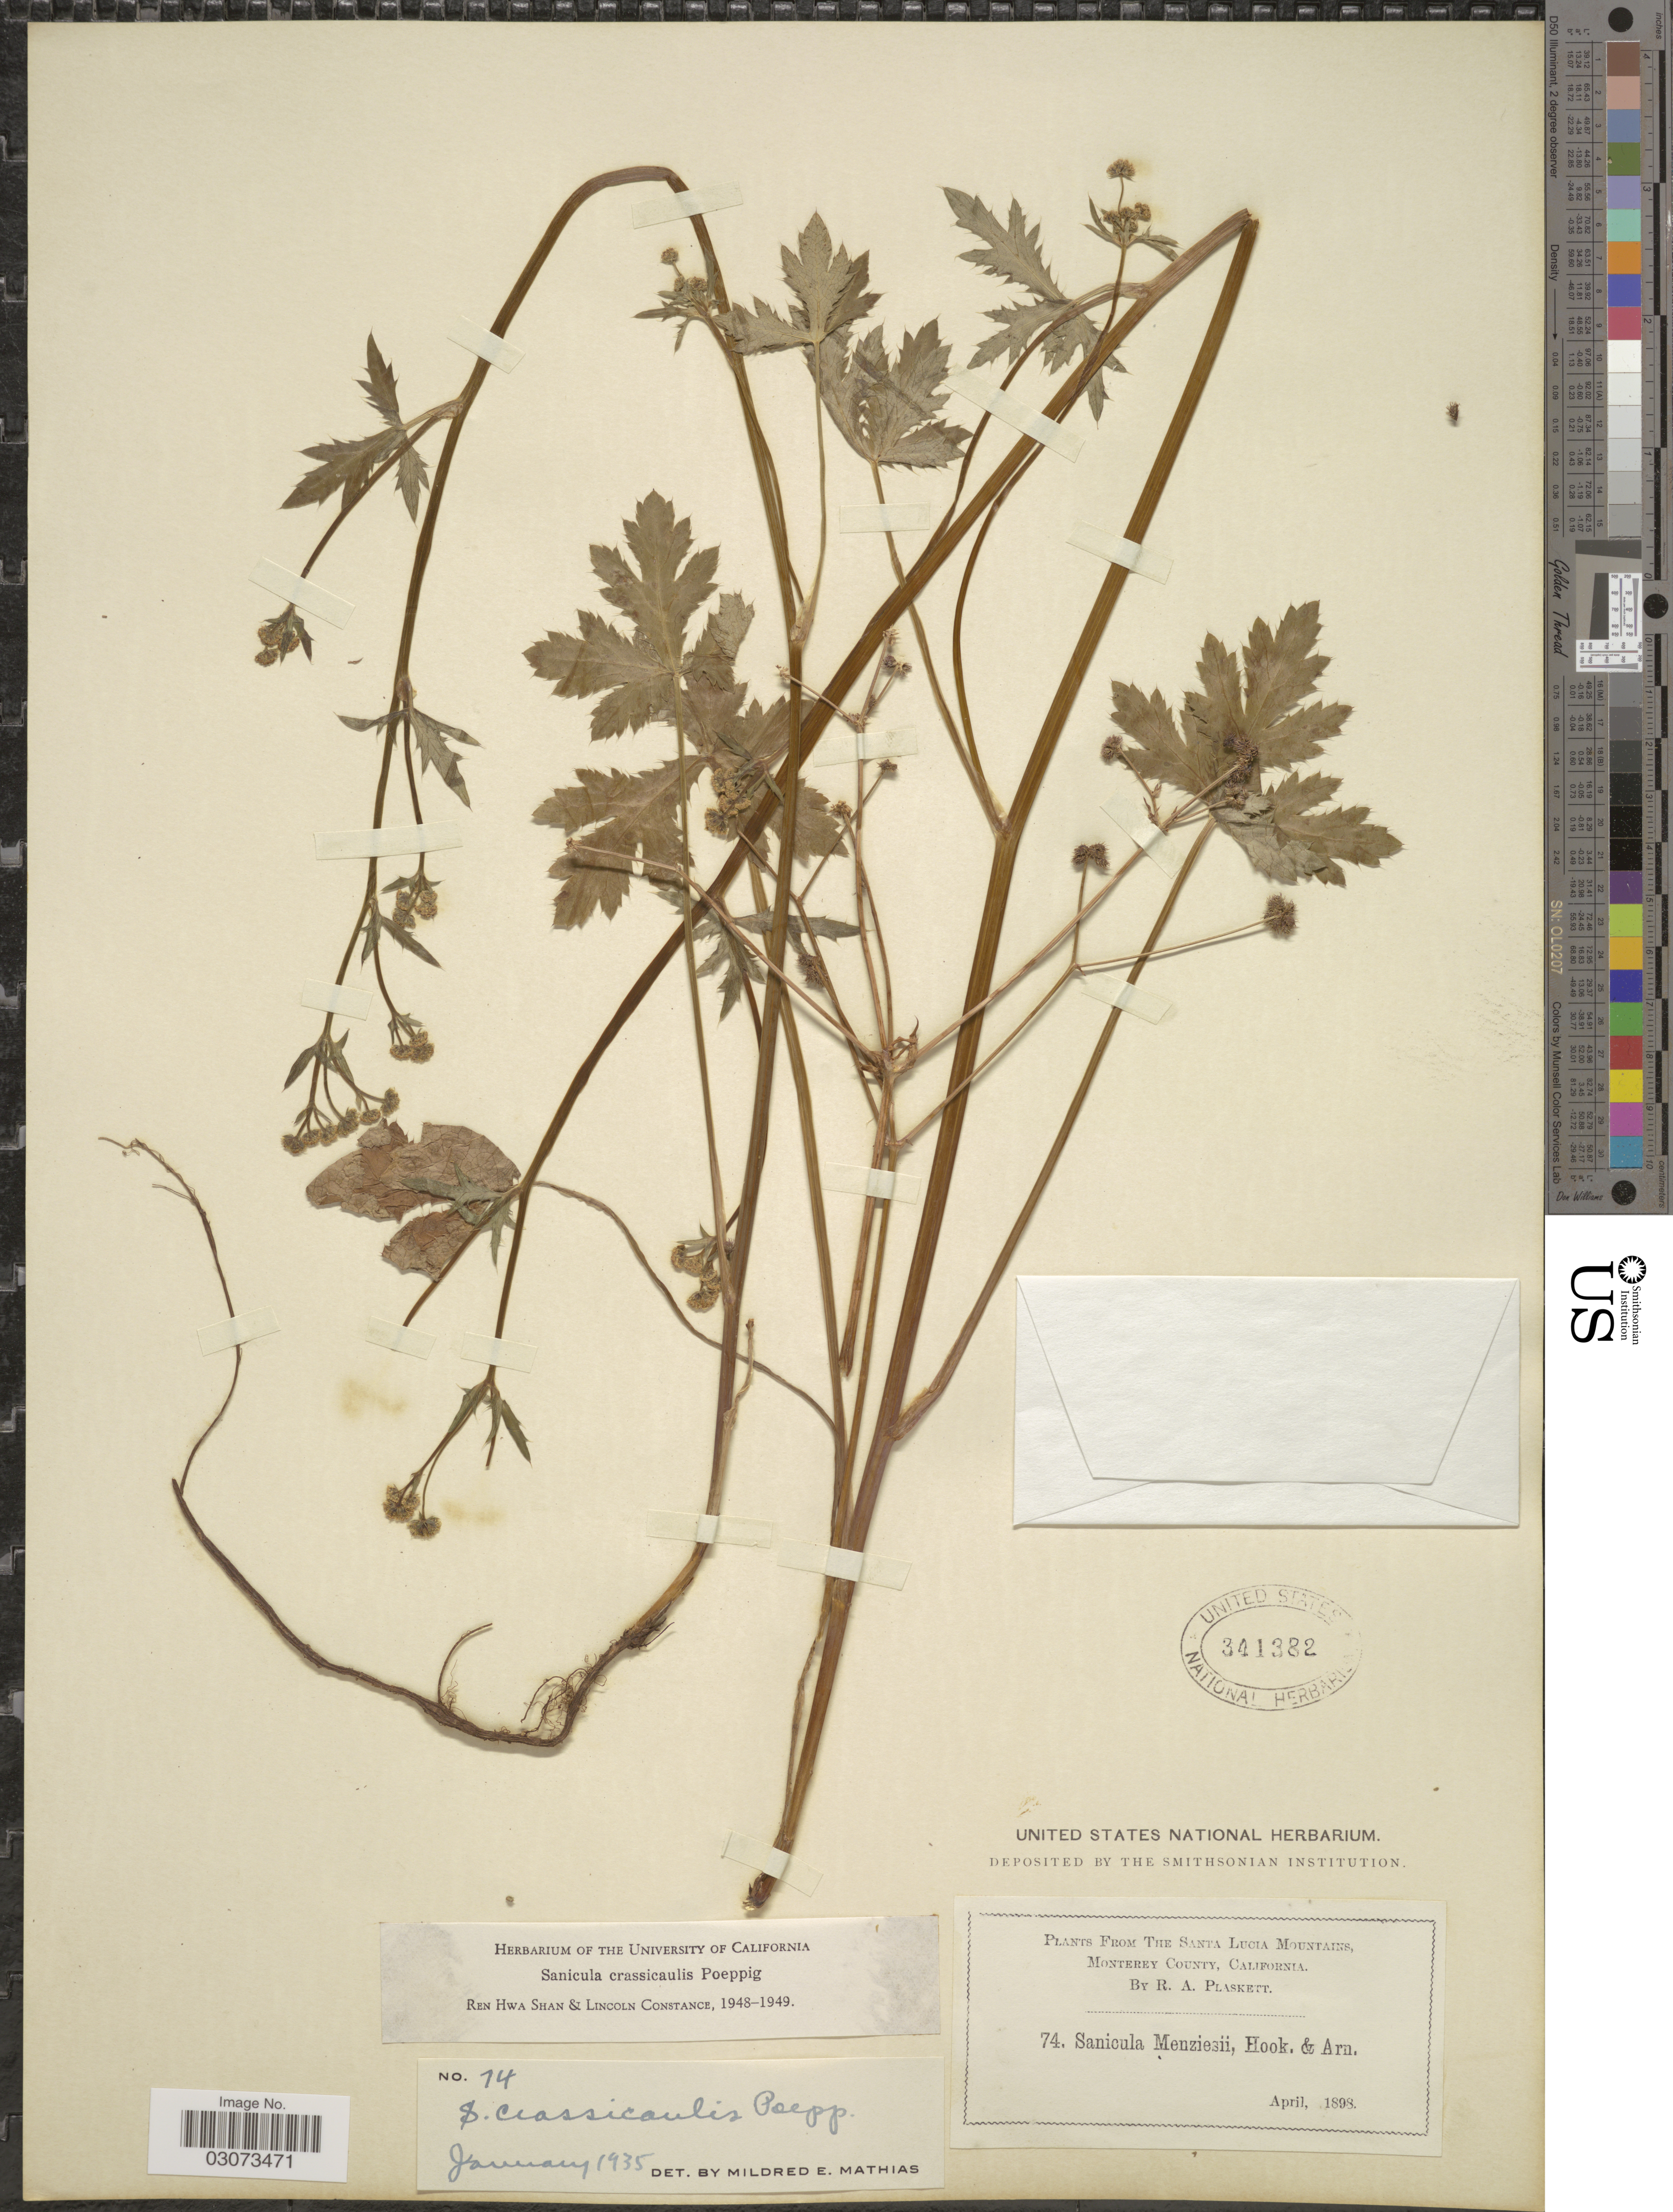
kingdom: Plantae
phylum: Tracheophyta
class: Magnoliopsida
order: Apiales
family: Apiaceae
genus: Sanicula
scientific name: Sanicula crassicaulis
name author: Poepp. ex DC.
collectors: R. Plaskett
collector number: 74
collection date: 1898-04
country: United States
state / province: California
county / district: Monterey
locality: Santa Lucia Mountains. Monterey County.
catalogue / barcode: US 341382